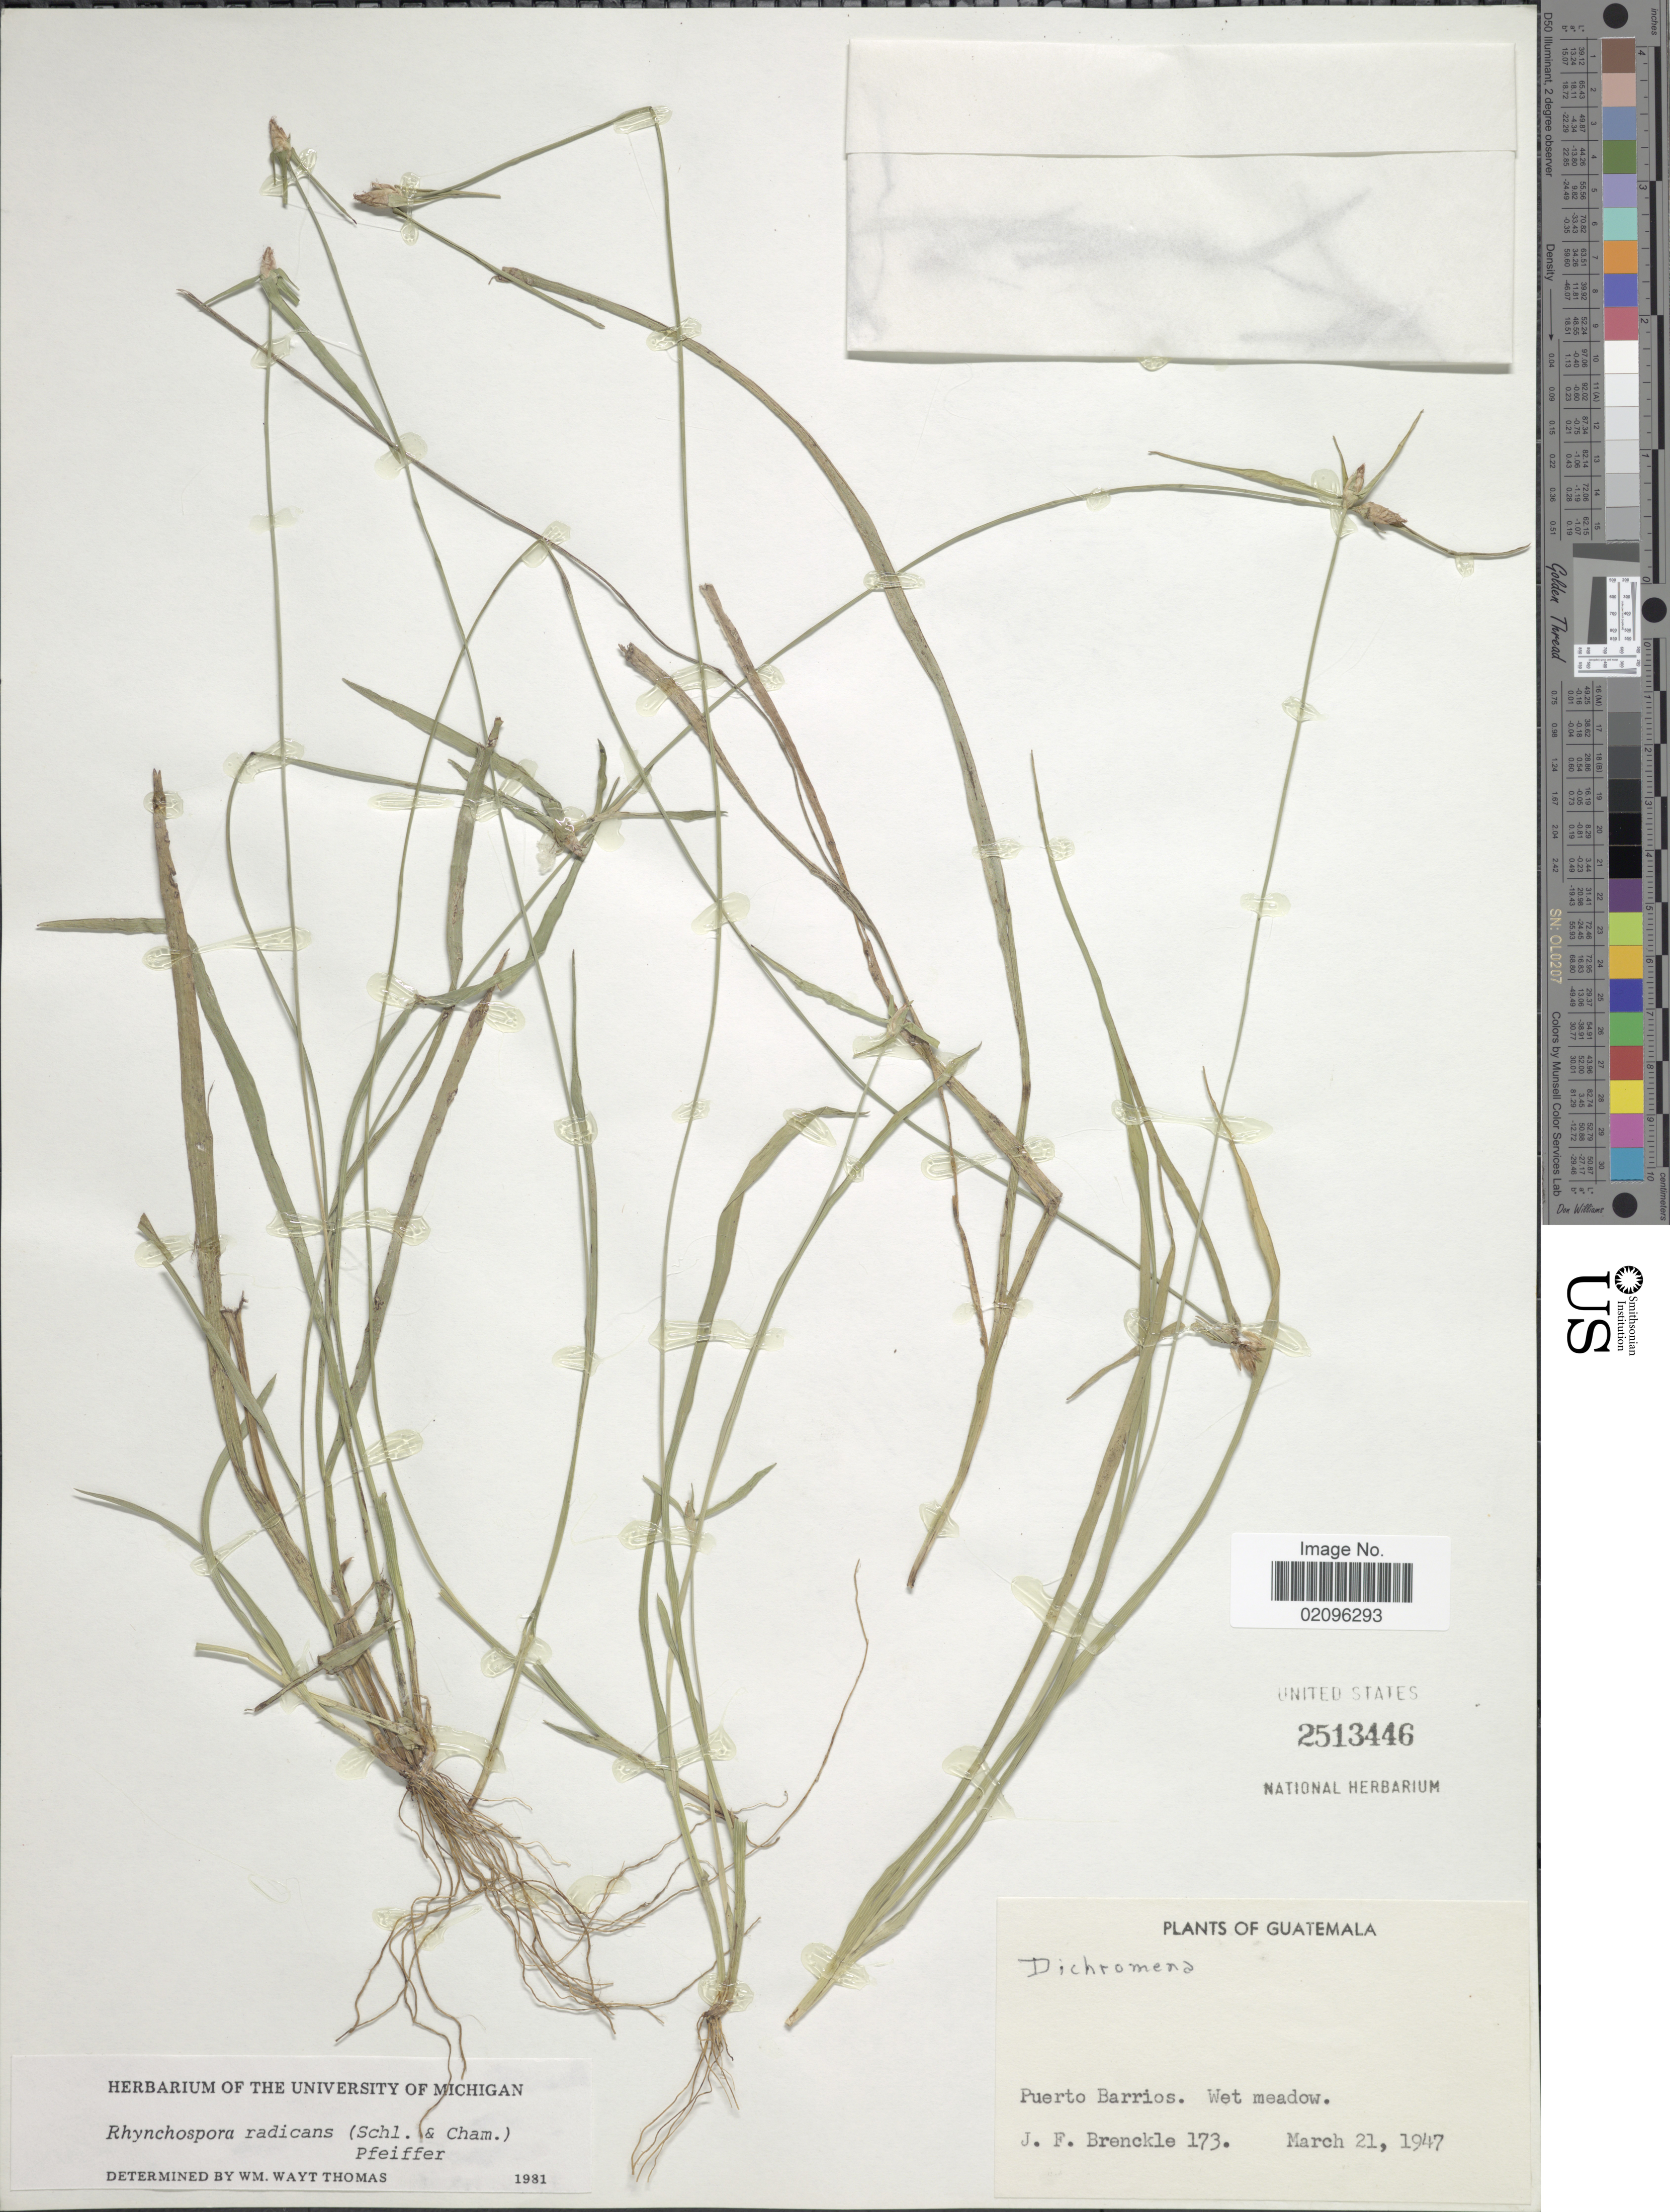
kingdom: Plantae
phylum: Tracheophyta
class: Liliopsida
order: Poales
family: Cyperaceae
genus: Rhynchospora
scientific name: Rhynchospora radicans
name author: (Schltdl. & Cham.) H. Pfeiff.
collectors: J. Brenckle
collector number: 173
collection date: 1947-03-21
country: Guatemala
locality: Puerto Barrios.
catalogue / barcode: US 2513446